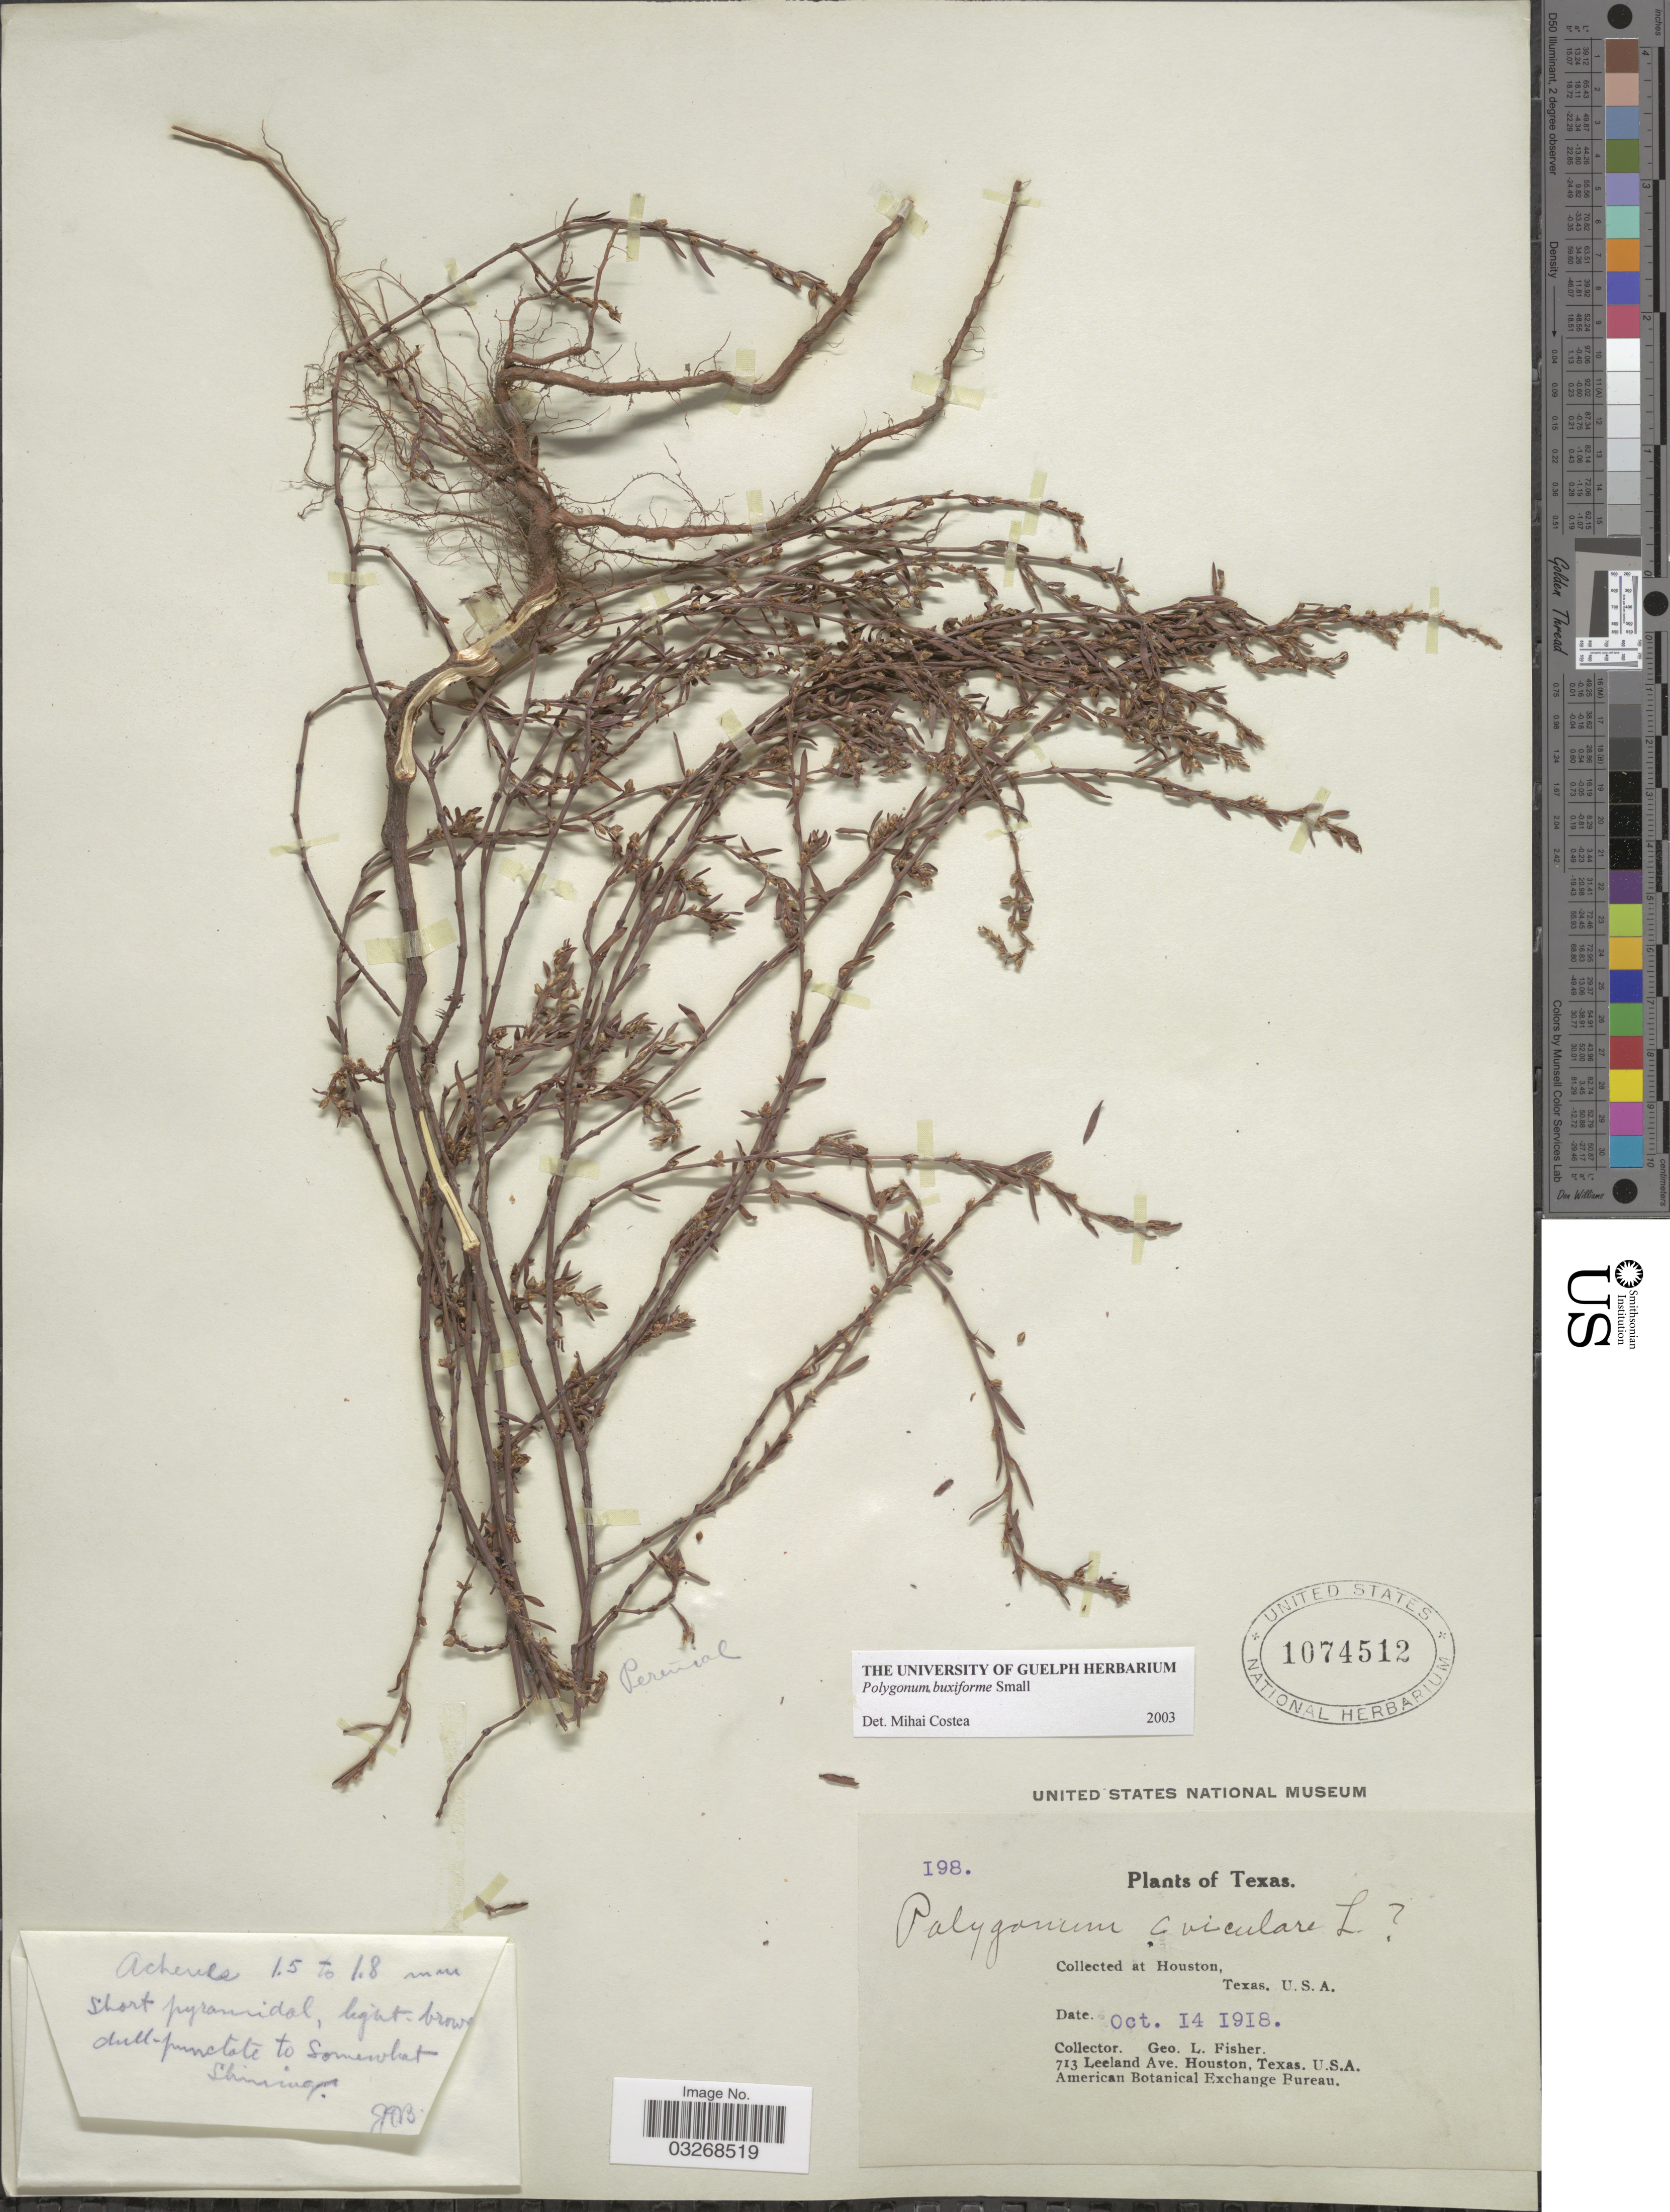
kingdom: Plantae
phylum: Tracheophyta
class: Magnoliopsida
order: Caryophyllales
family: Polygonaceae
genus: Polygonum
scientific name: Polygonum buxiforme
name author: Small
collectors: G. L. Fisher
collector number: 198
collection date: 1918-10-14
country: United States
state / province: Texas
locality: Houston.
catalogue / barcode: US 1074512